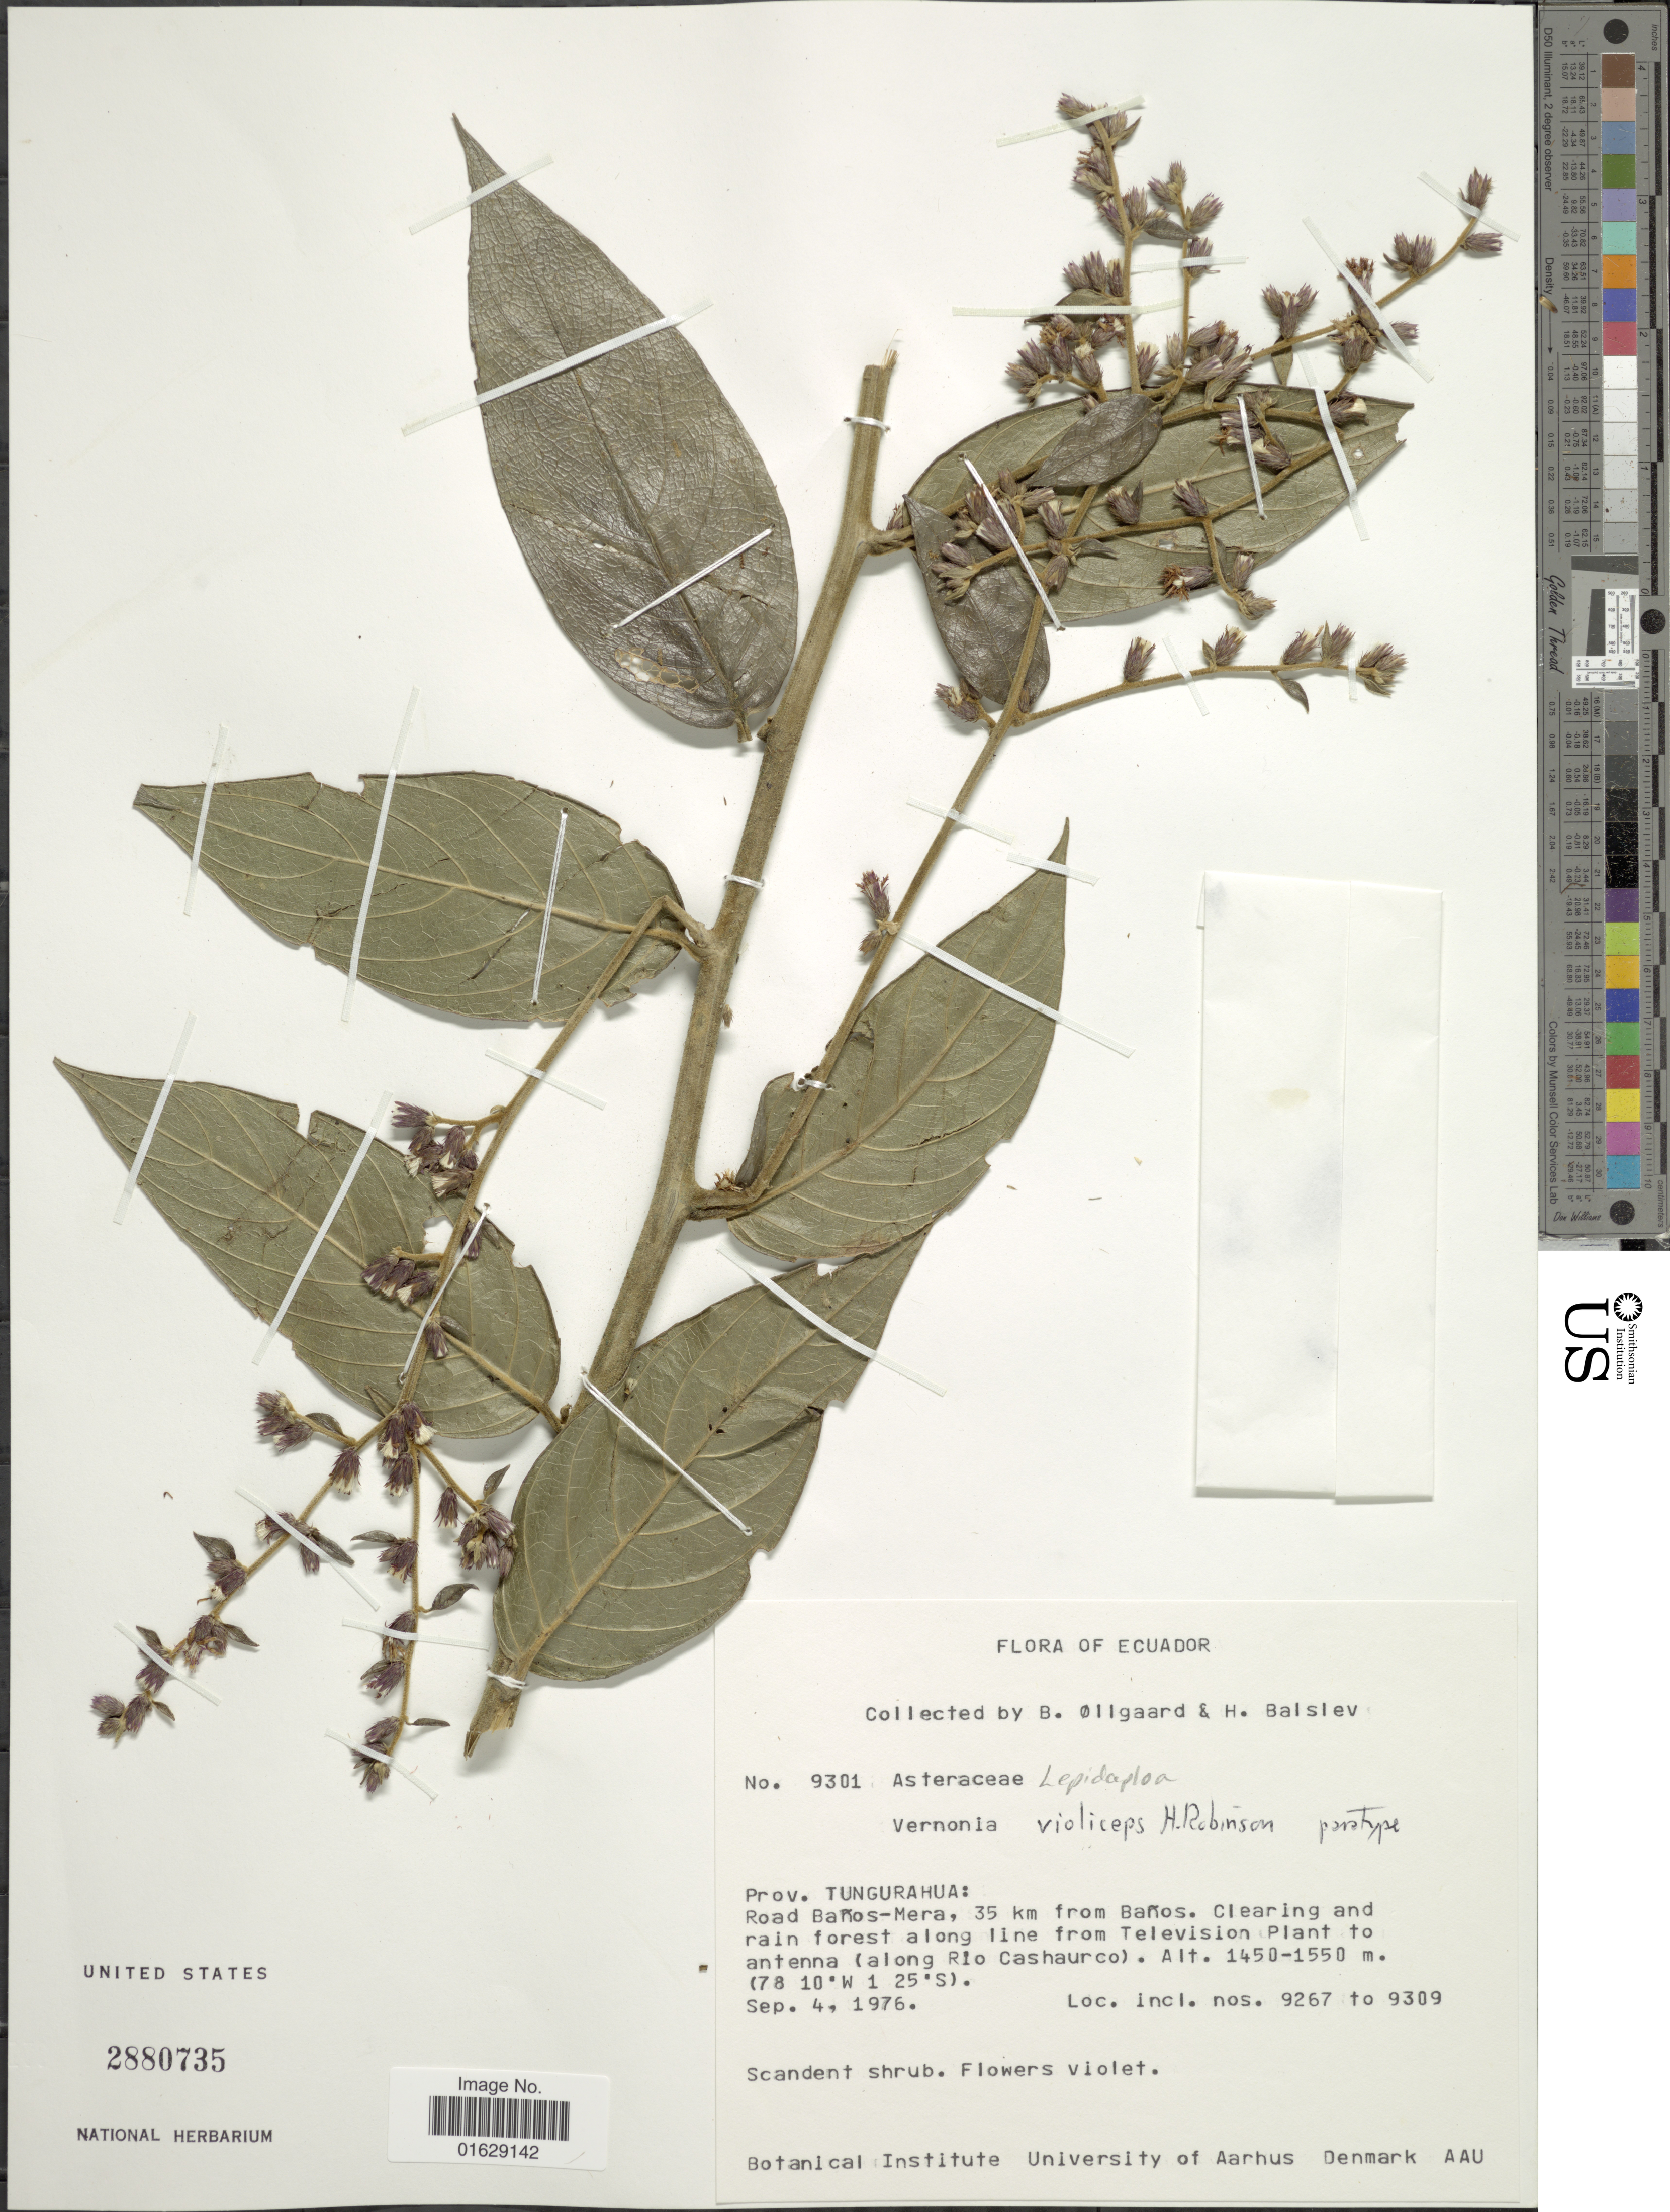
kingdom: Plantae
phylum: Tracheophyta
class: Magnoliopsida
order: Asterales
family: Asteraceae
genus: Lepidaploa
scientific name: Lepidaploa violiceps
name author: (H. Rob.) H. Rob.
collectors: B. Øllgaard & H. Balslev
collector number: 9301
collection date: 1976-09-04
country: Ecuador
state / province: Tungurahua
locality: Prov. Tungurahua: Road Banos-Mera, 35 km from Banos, (along Rio Cashaurco)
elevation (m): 1450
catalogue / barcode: US 2880735